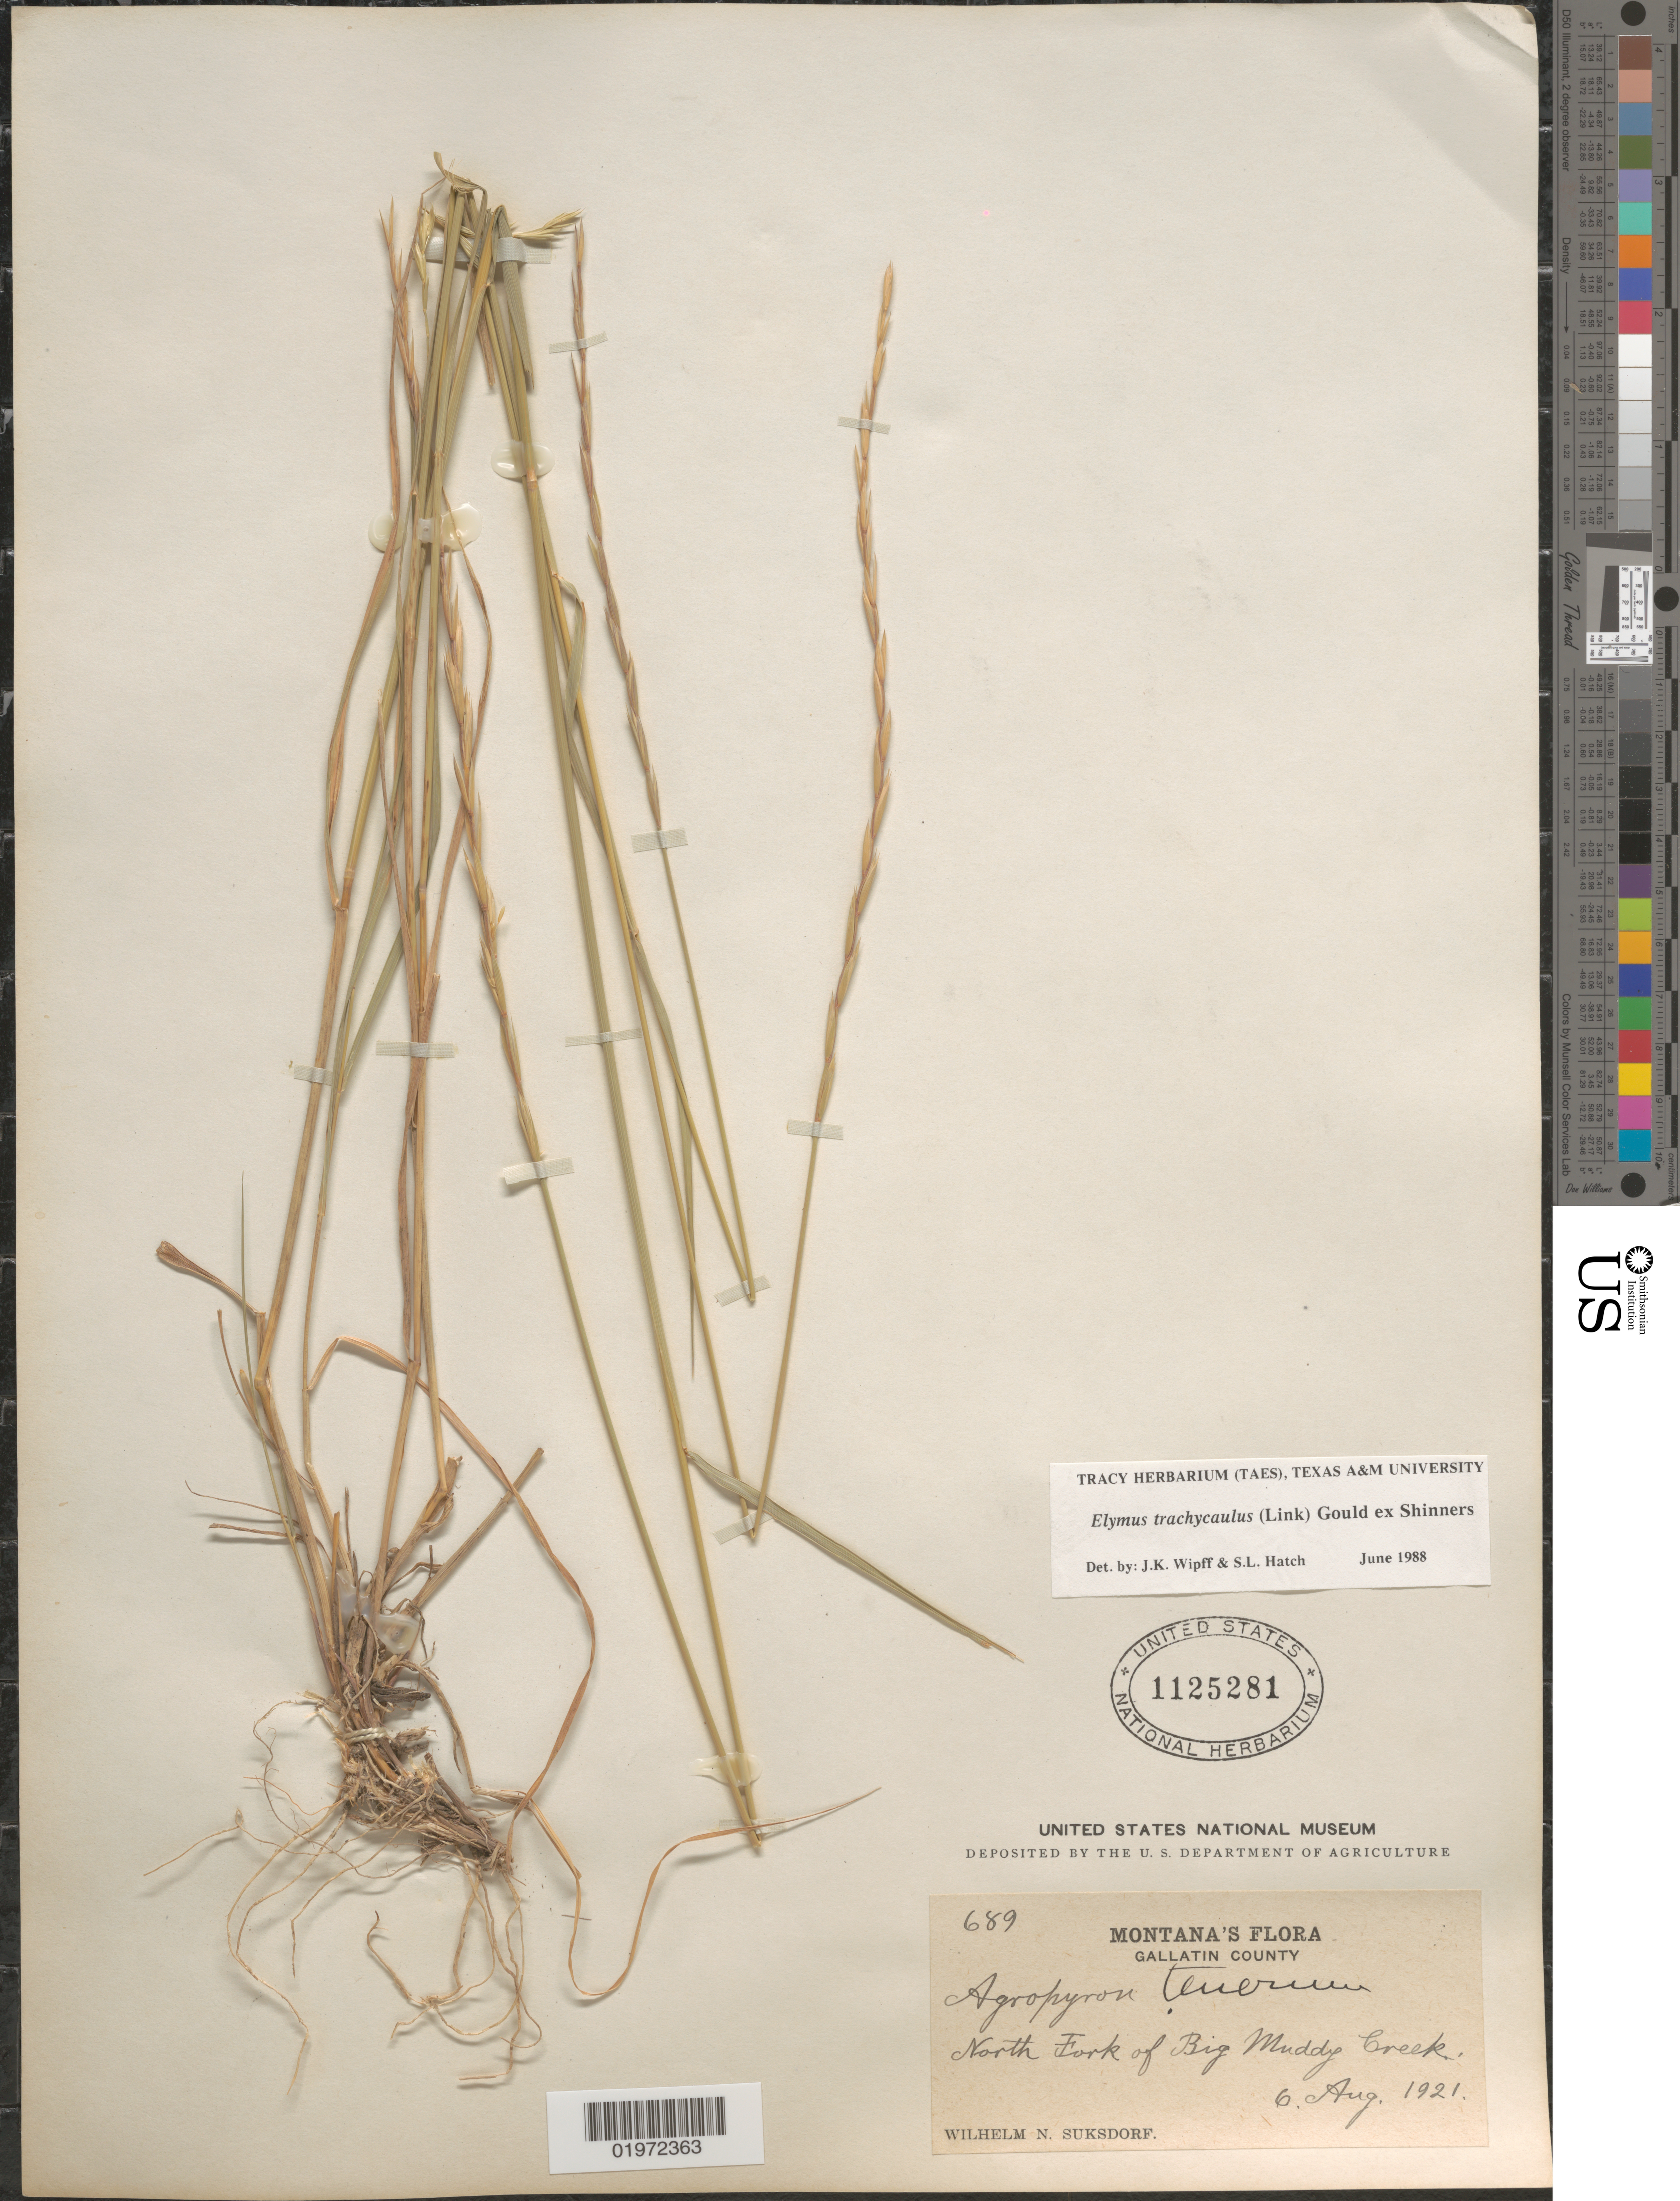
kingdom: Plantae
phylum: Tracheophyta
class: Liliopsida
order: Poales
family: Poaceae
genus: Elymus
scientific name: Elymus trachycaulus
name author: (Link) Gould ex Shinners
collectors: W. N. Suksdorf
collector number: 689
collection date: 1921-08-06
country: United States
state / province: Montana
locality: Gallatin County. North Fork of Big Muddy Creek.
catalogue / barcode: US 1125281